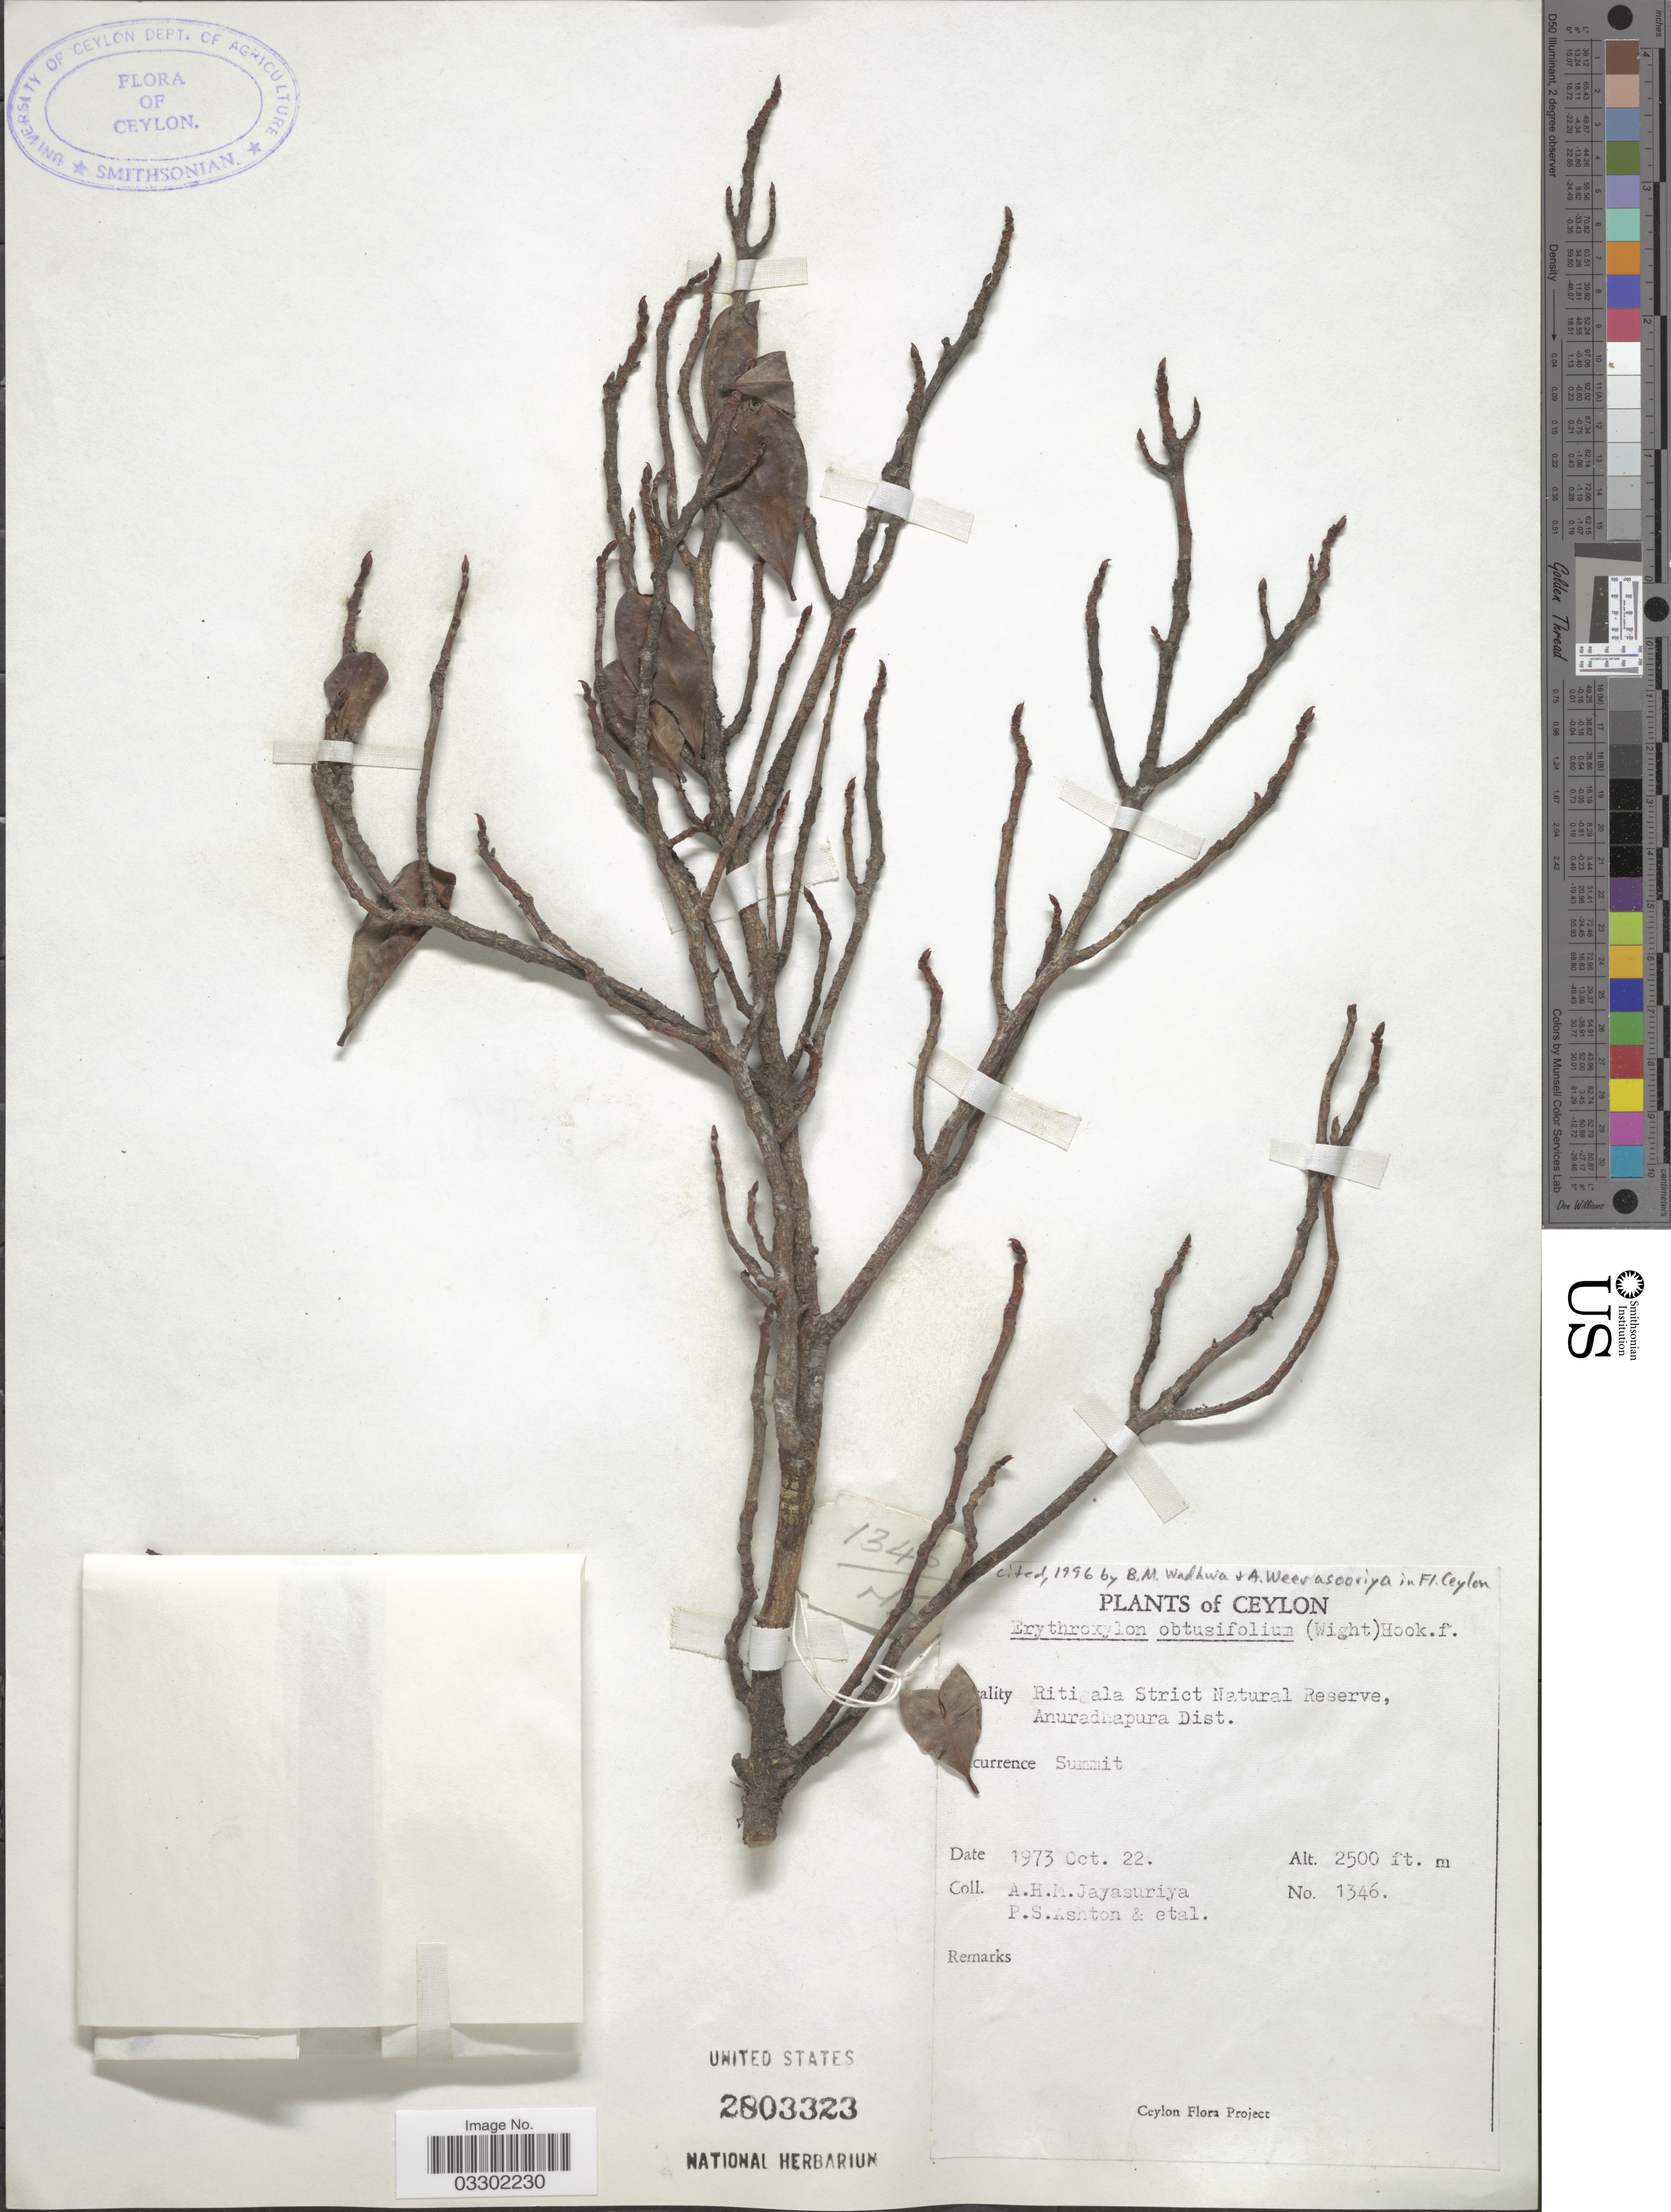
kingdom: Plantae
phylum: Tracheophyta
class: Magnoliopsida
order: Malpighiales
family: Erythroxylaceae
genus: Erythroxylum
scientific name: Erythroxylum obtusifolium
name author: Hook. f.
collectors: A. H. Jayasuriya, P. S. Ashton & et al.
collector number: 1346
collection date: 1973-10-22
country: Sri Lanka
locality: Ceylon, Ritigala Strict Natural Reserve, Anuradhapura Dist.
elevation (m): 762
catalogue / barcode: US 2803323